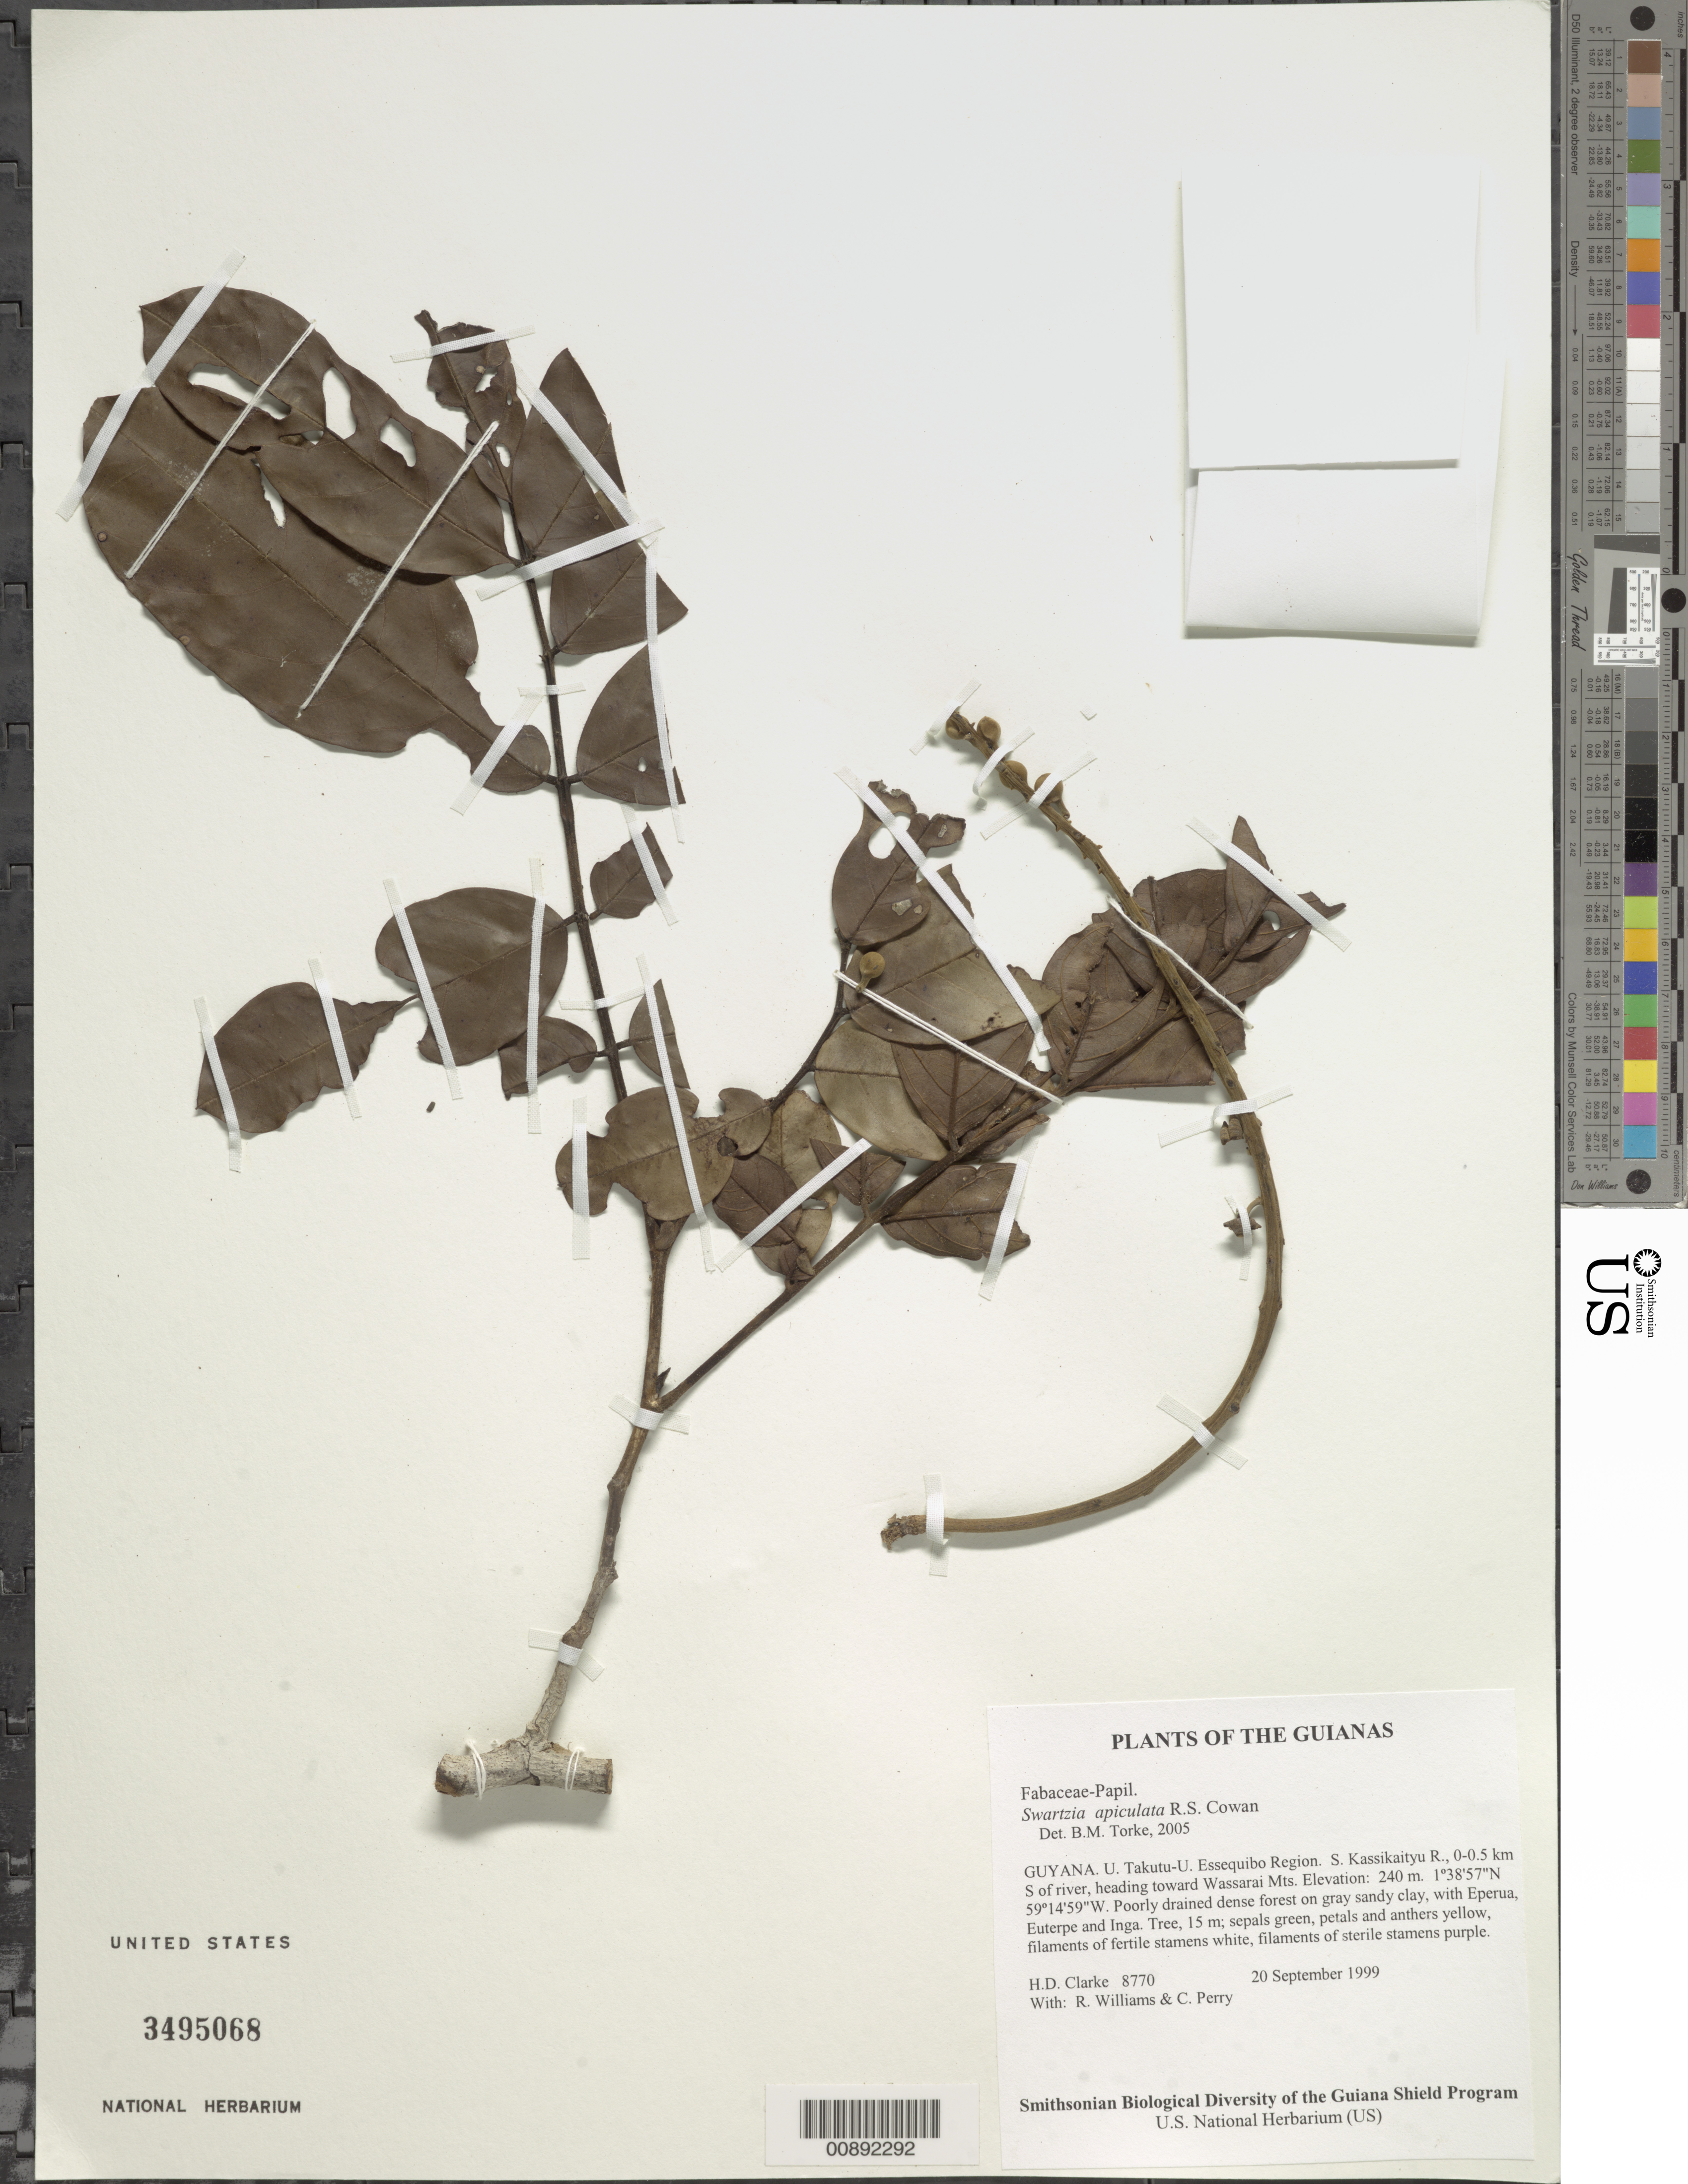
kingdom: Plantae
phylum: Tracheophyta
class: Magnoliopsida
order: Fabales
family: Fabaceae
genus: Swartzia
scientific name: Swartzia apiculata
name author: R.S. Cowan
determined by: Torke, B. M., (MO)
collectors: H. D. Clarke, R. Williams & C. Perry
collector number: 8770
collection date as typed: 20 September 1999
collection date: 1999-09-20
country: Guyana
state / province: U. Takutu-U. Essequibo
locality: S. Kassikaityu R., 0-0.5 km S of river, heading toward Wassarai Mts.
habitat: Poorly drained dense forest on gray sandy clay, with Eperua, Euterpe and Inga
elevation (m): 240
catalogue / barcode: US 3495068